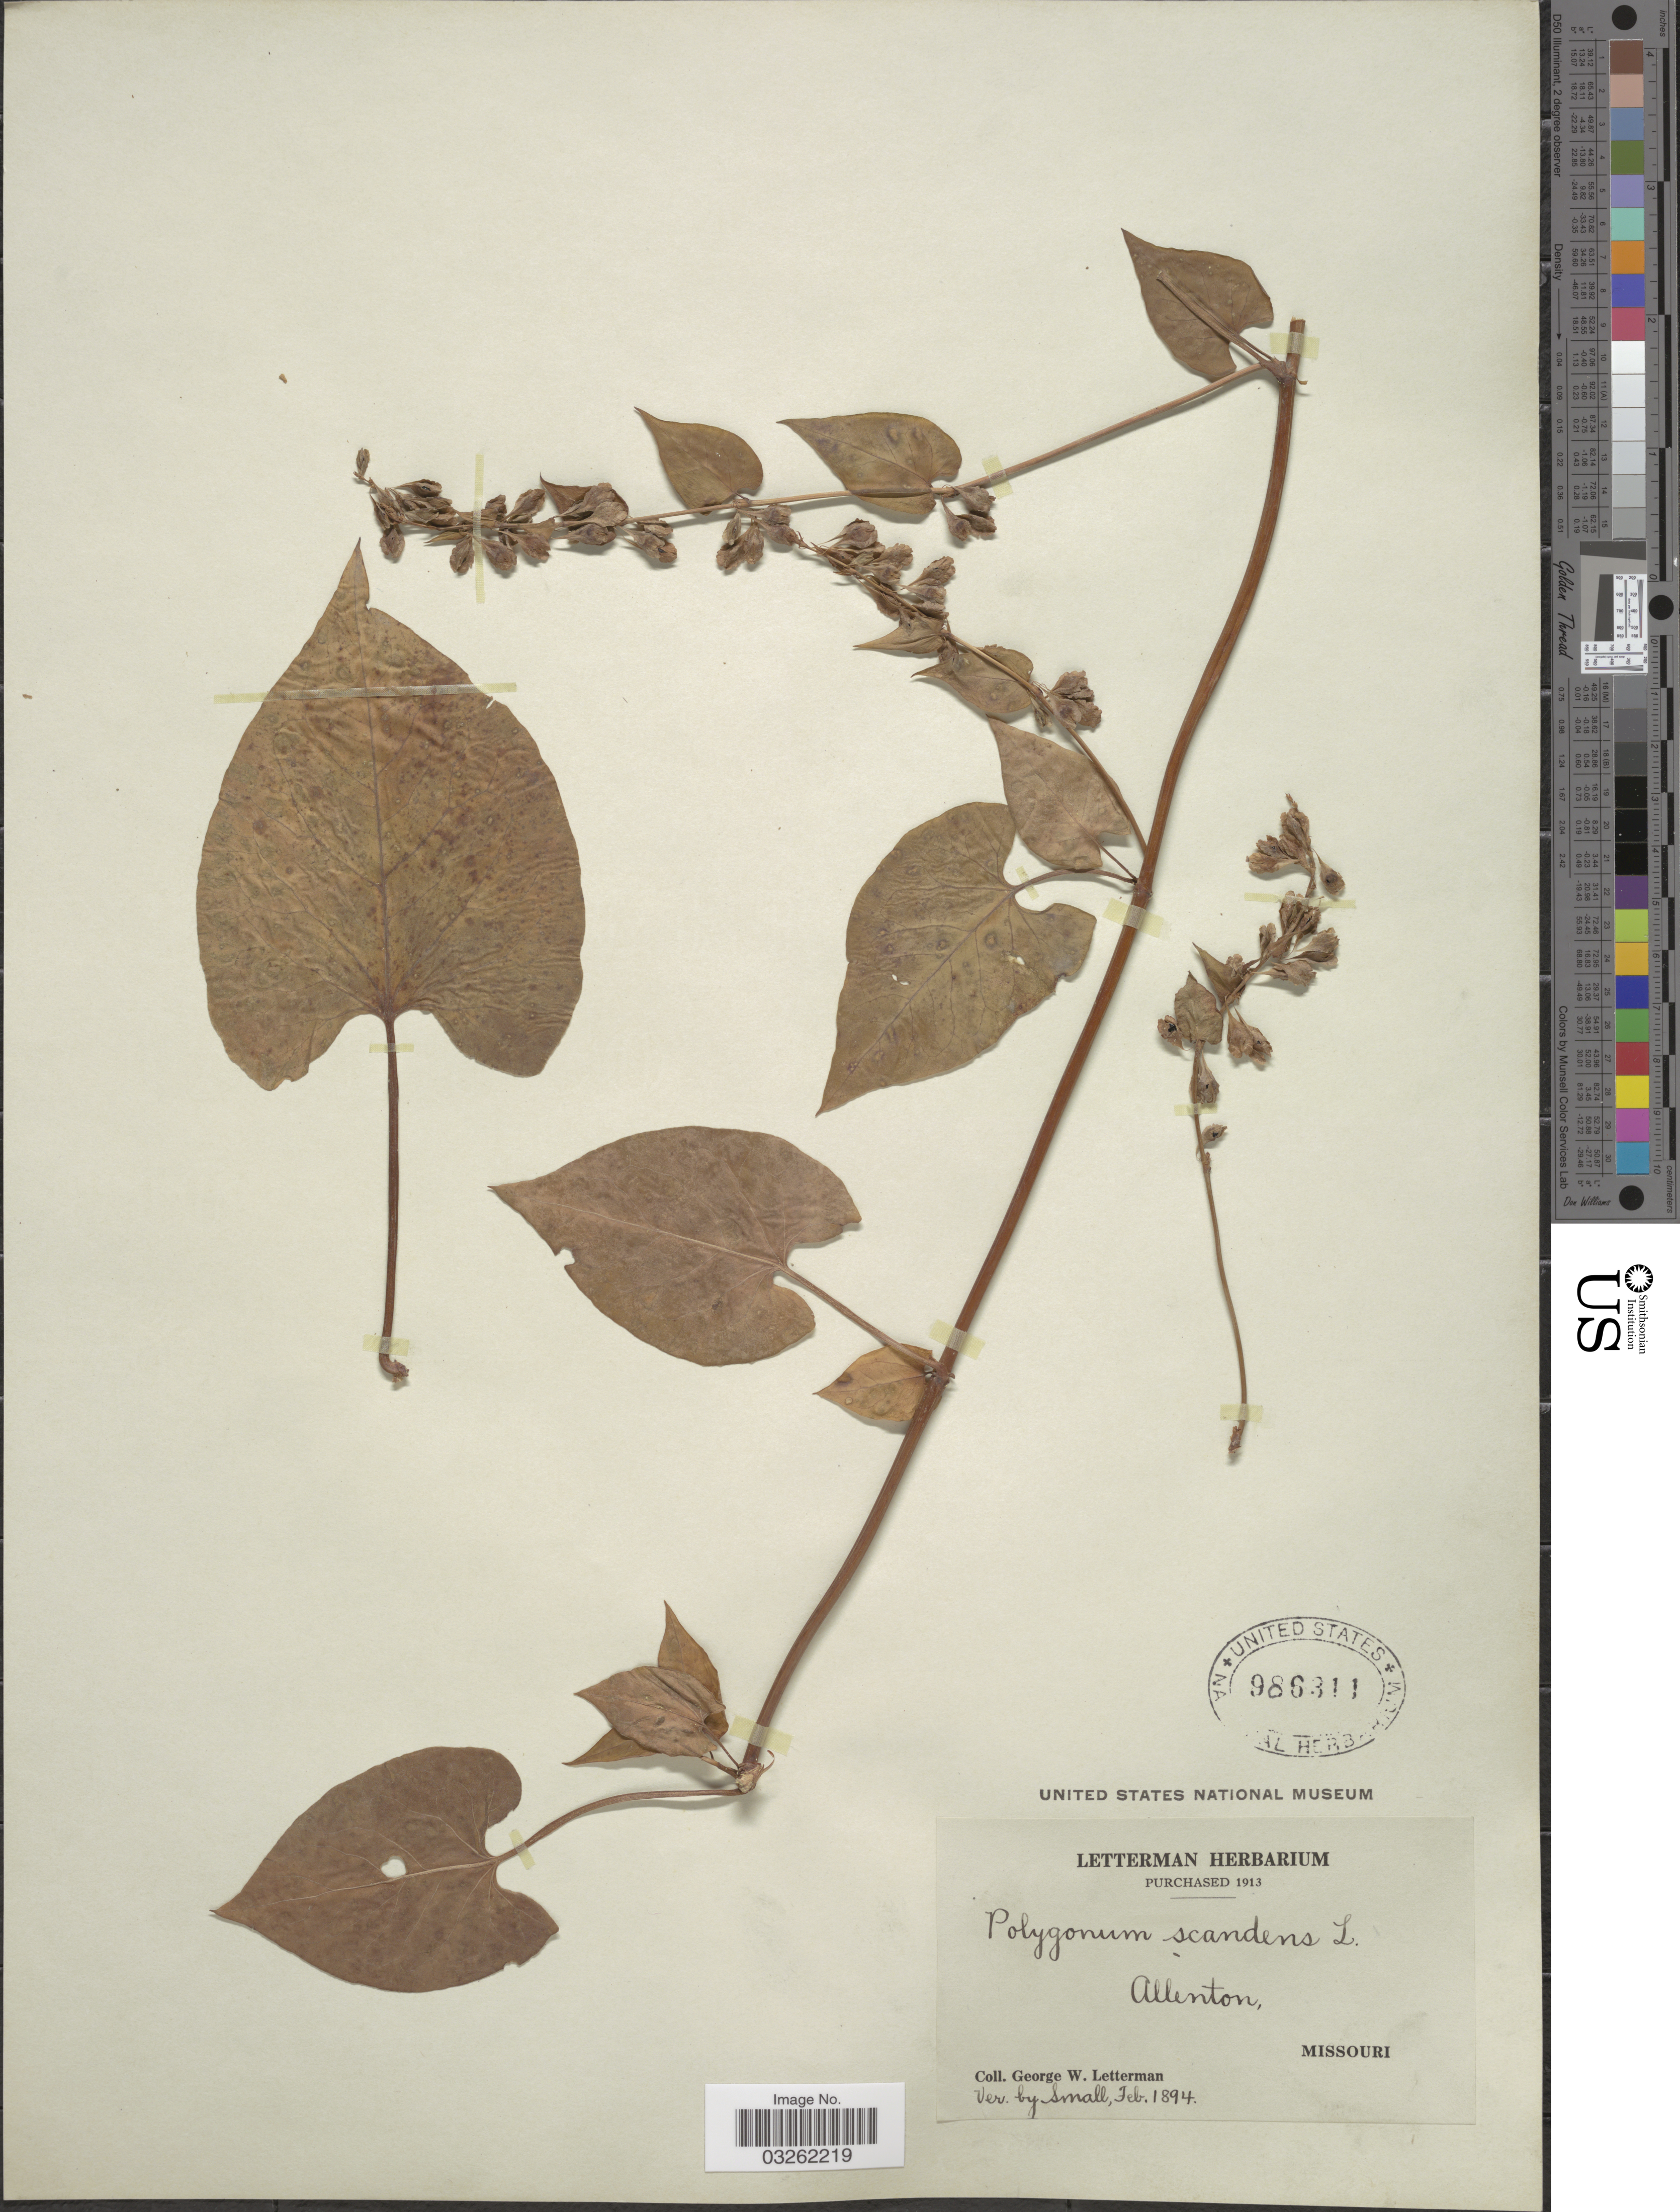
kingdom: Plantae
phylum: Tracheophyta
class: Magnoliopsida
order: Caryophyllales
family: Polygonaceae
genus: Fallopia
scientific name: Fallopia scandens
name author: (L.) Holub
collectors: G. W. Letterman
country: United States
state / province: Missouri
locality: Allenton.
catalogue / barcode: US 986311